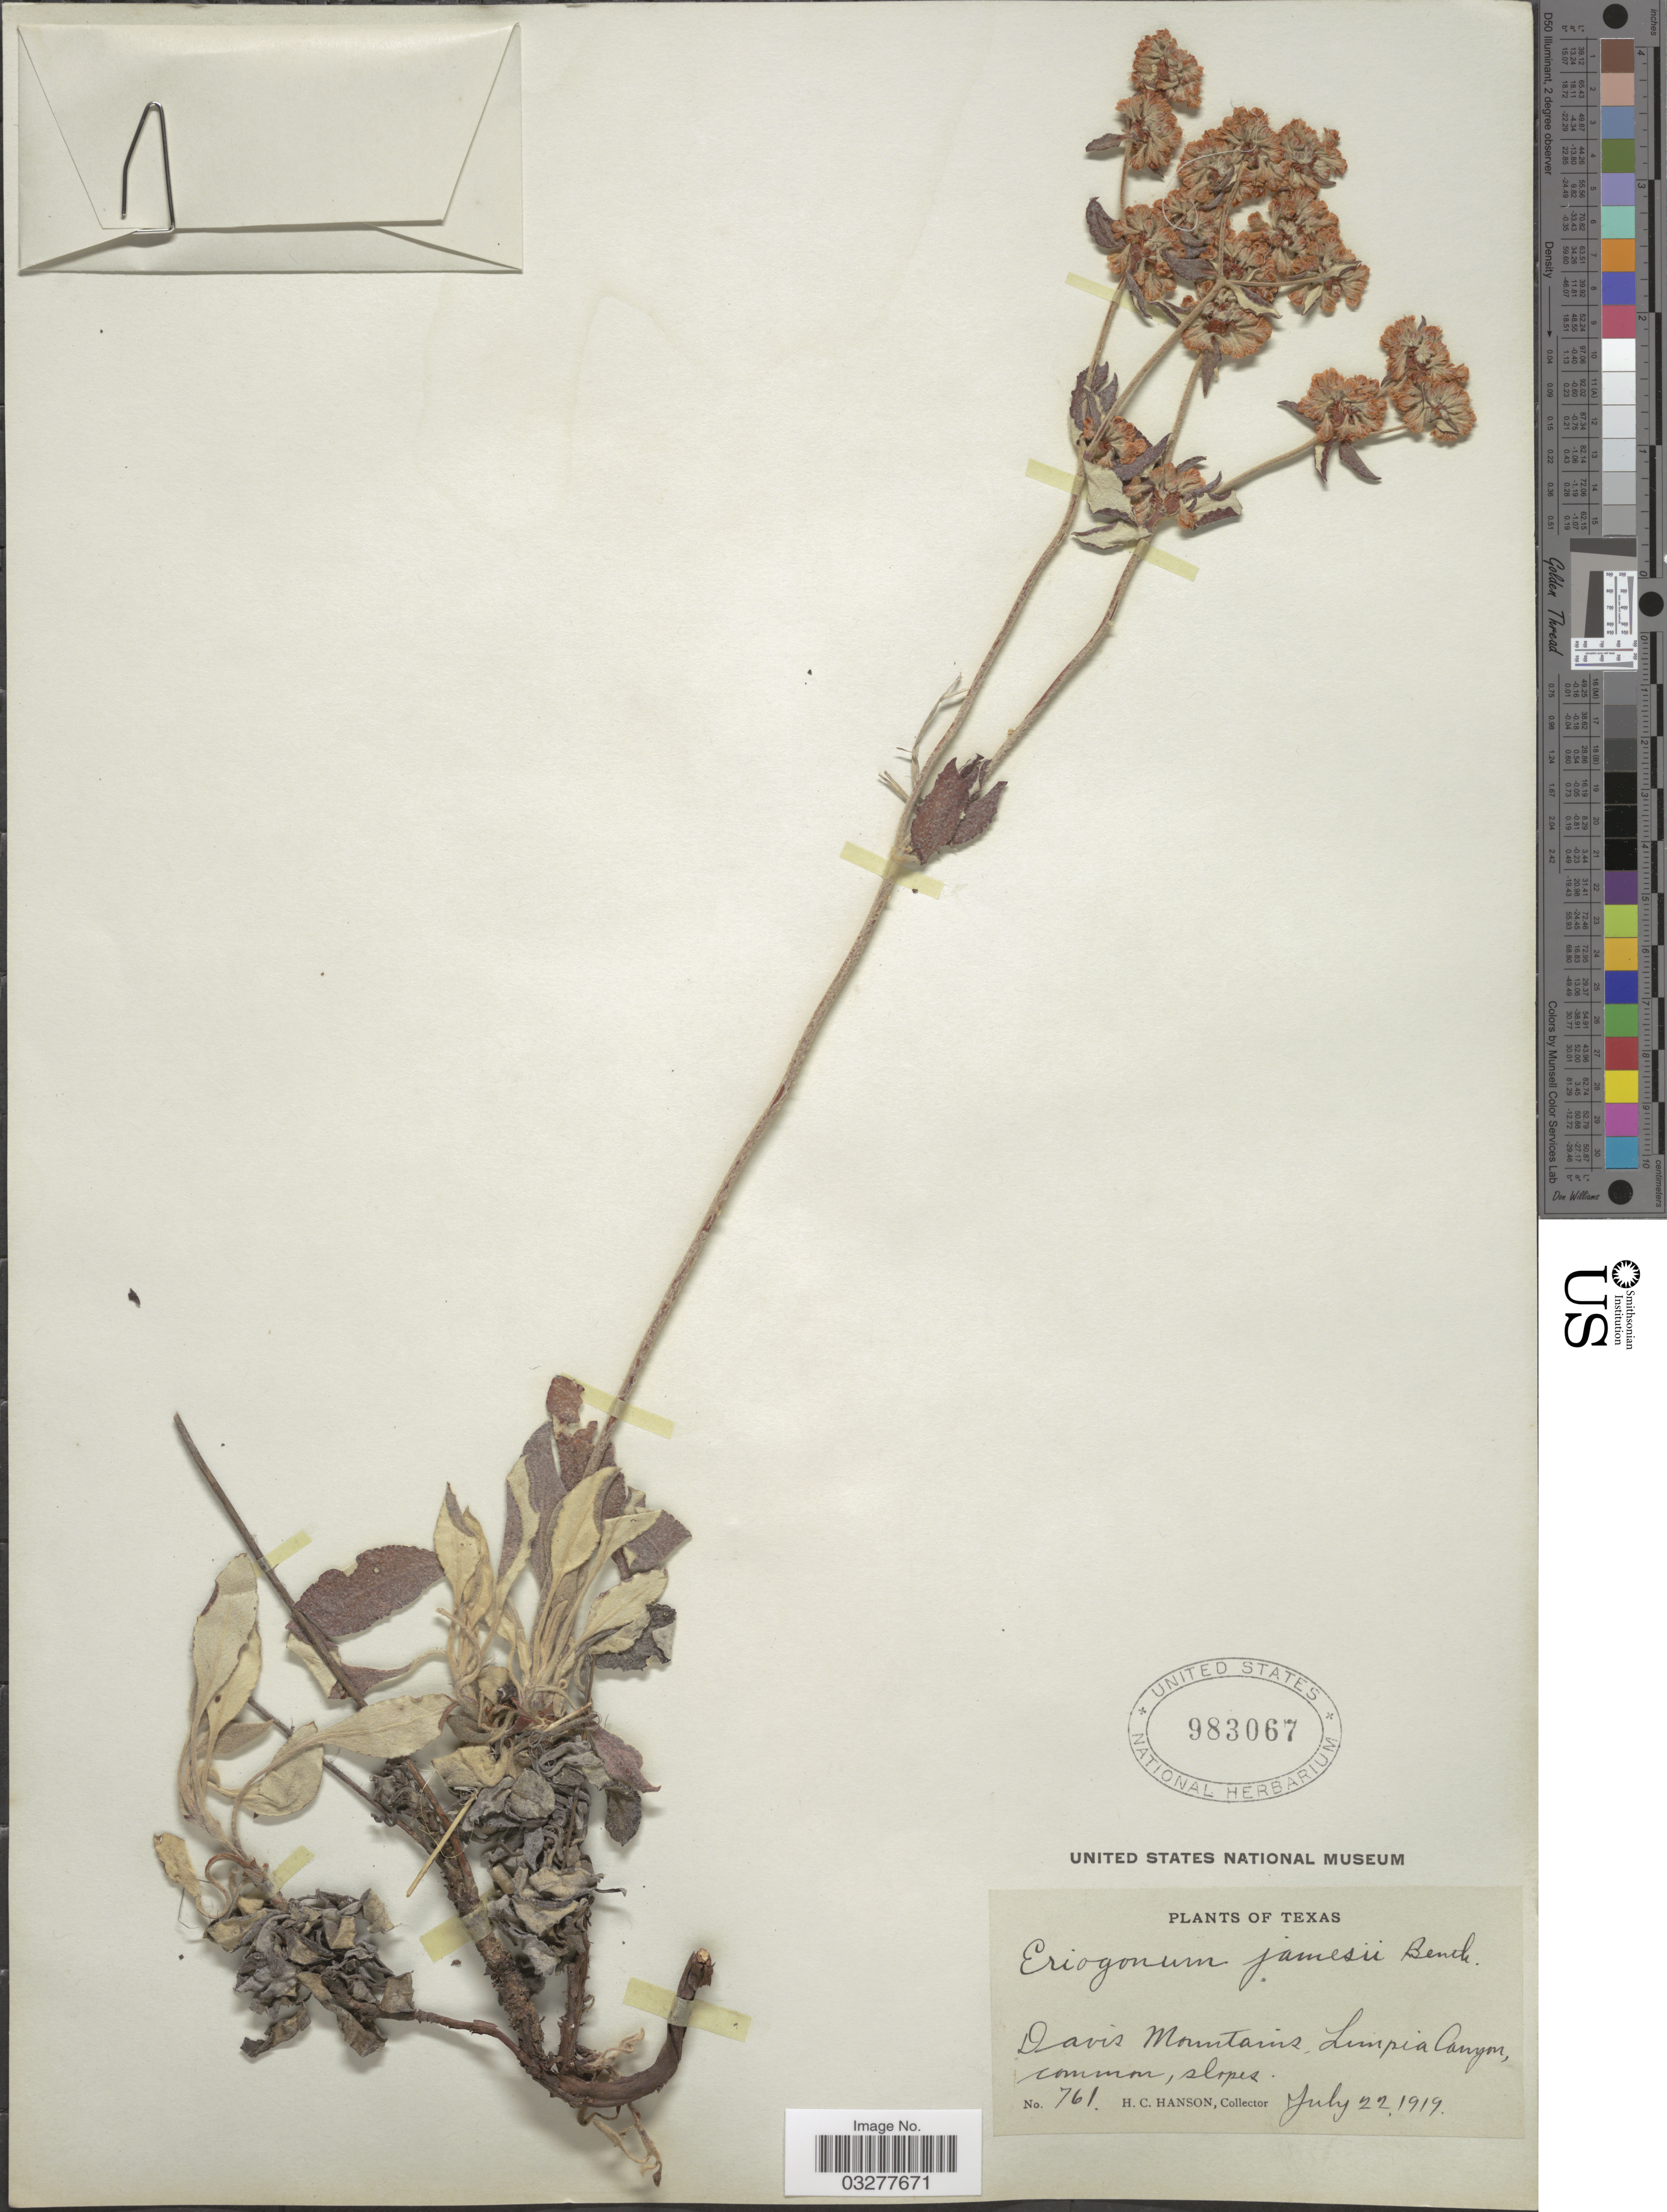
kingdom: Plantae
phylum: Tracheophyta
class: Magnoliopsida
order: Caryophyllales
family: Polygonaceae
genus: Eriogonum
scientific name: Eriogonum jamesii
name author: Benth.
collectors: H. Hanson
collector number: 761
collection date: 1919-07-22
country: United States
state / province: Texas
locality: Davis Mountains, Limpia Canyon.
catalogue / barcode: US 983067